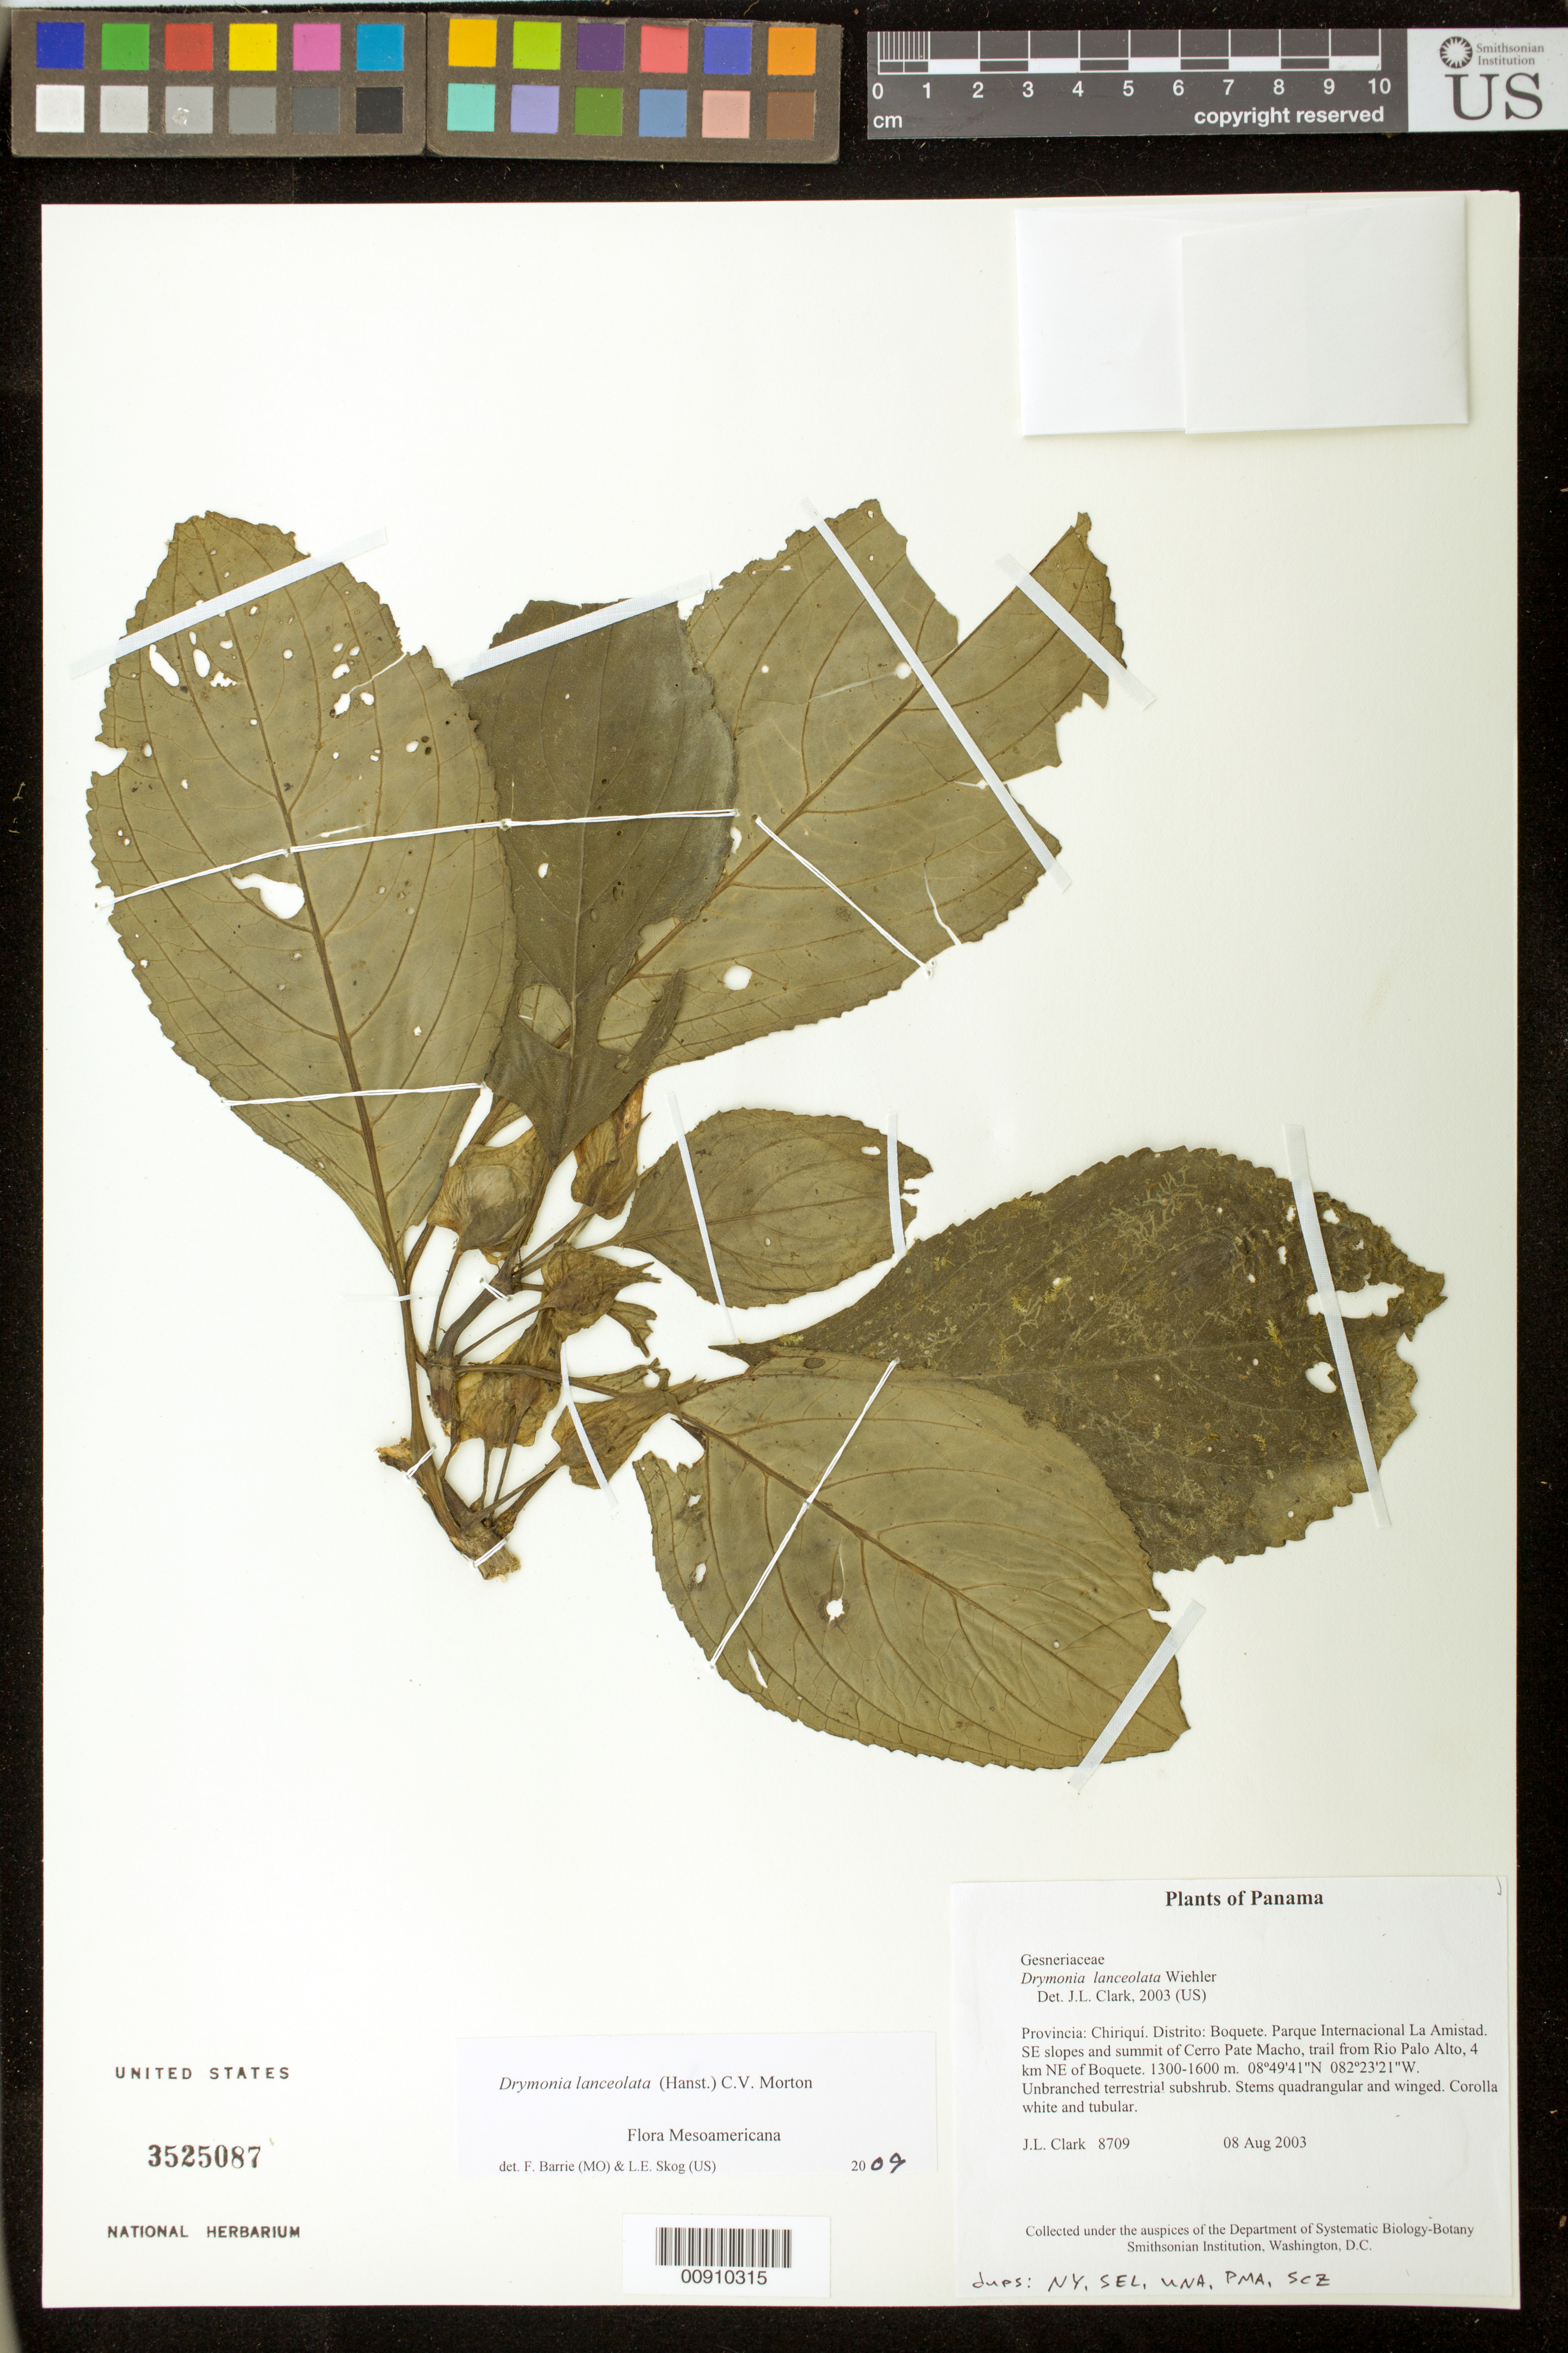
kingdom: Plantae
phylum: Tracheophyta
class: Magnoliopsida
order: Lamiales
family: Gesneriaceae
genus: Drymonia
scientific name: Drymonia lanceolata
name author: (Hanst.) C.V. Morton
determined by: Clark, J. L., (SEL), The Marie Selby Botanical Garden (UNITED STATES)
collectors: J. L. Clark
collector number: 8709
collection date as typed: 08 Aug 2003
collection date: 2003-08-08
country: Panama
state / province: Chiriquí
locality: Boquete. Parque Internacional La Amistad. SE slopes and summit of Cerro Pate Macho, trail from Rio Palo Alto, 4 km NE of Boquete.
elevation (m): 1300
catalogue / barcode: US 3525087